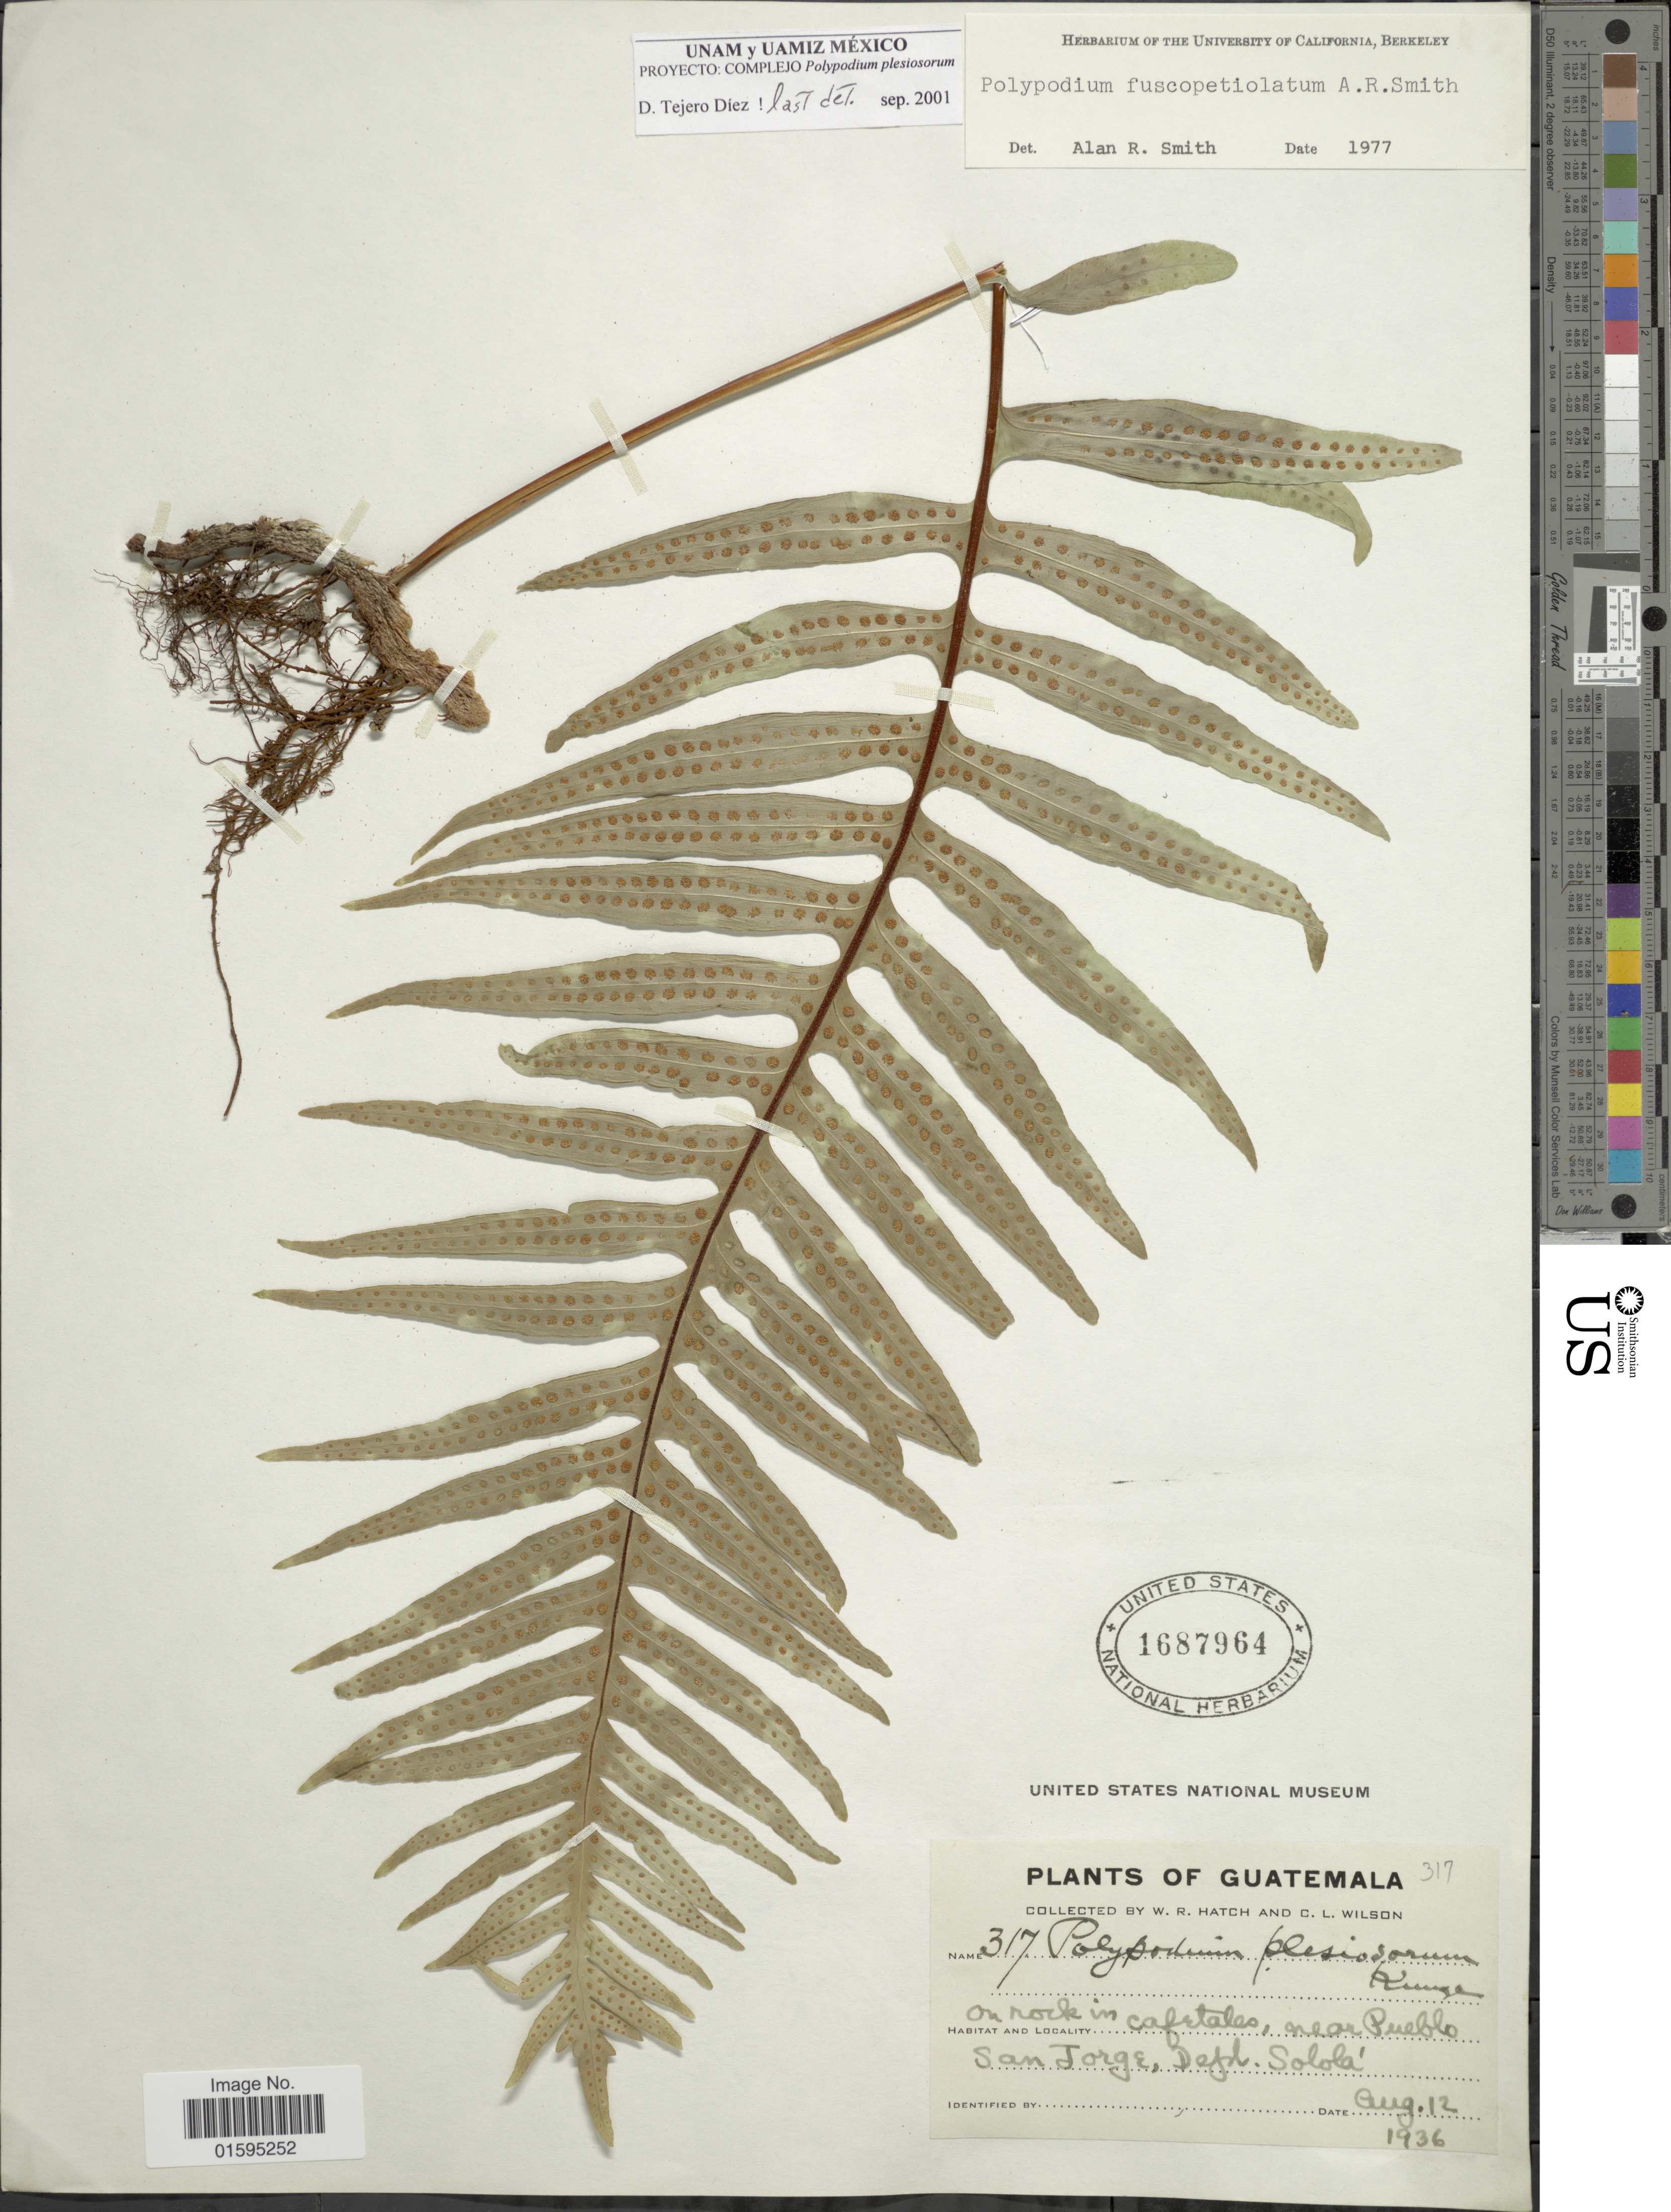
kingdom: Plantae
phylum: Tracheophyta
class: Polypodiopsida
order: Polypodiales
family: Polypodiaceae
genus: Polypodium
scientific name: Polypodium fuscopetiolatum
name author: A.R. Sm.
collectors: W. Hatch & C. L. Wilson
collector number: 317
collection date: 1936-08-12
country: Guatemala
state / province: Sololá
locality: On rock in cafetales, near Pueblo San Jorge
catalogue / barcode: US 1687964